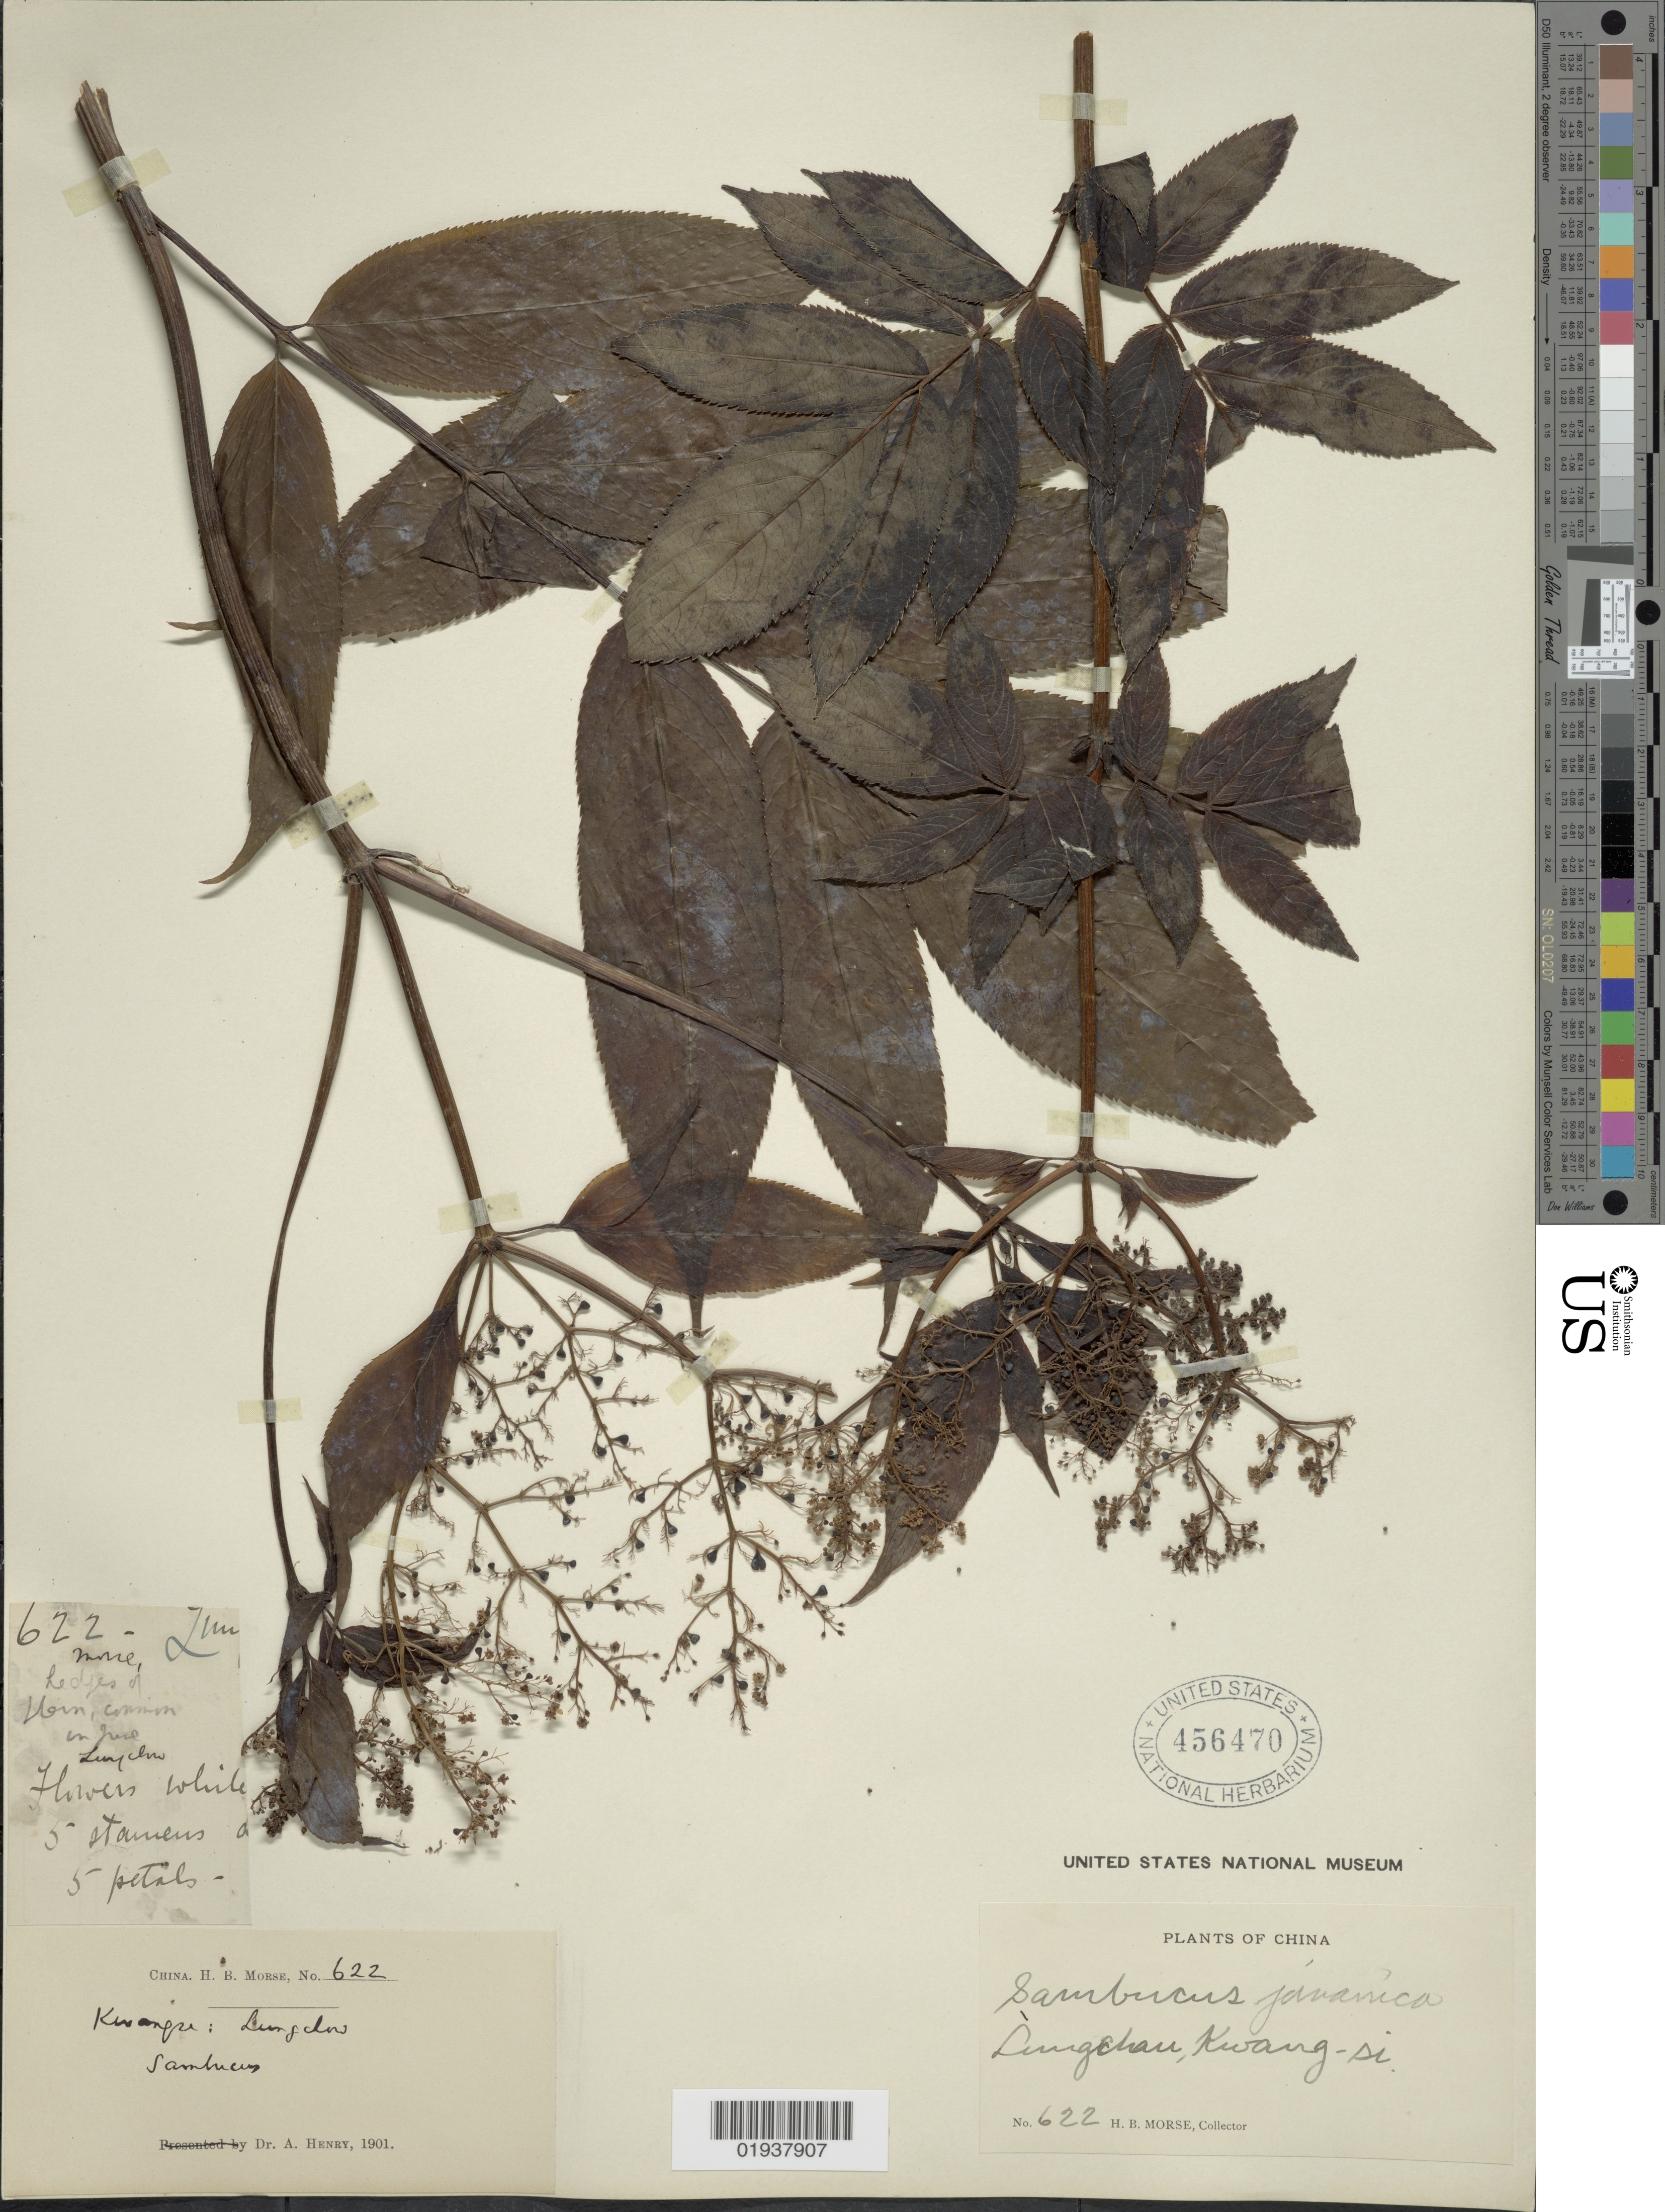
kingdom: Plantae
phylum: Tracheophyta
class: Magnoliopsida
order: Dipsacales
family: Viburnaceae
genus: Sambucus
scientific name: Sambucus javanica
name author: Blume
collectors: H. Morse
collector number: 622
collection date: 1901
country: China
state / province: Guangxi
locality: Lungchau, Kwang-si.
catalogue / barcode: US 456470